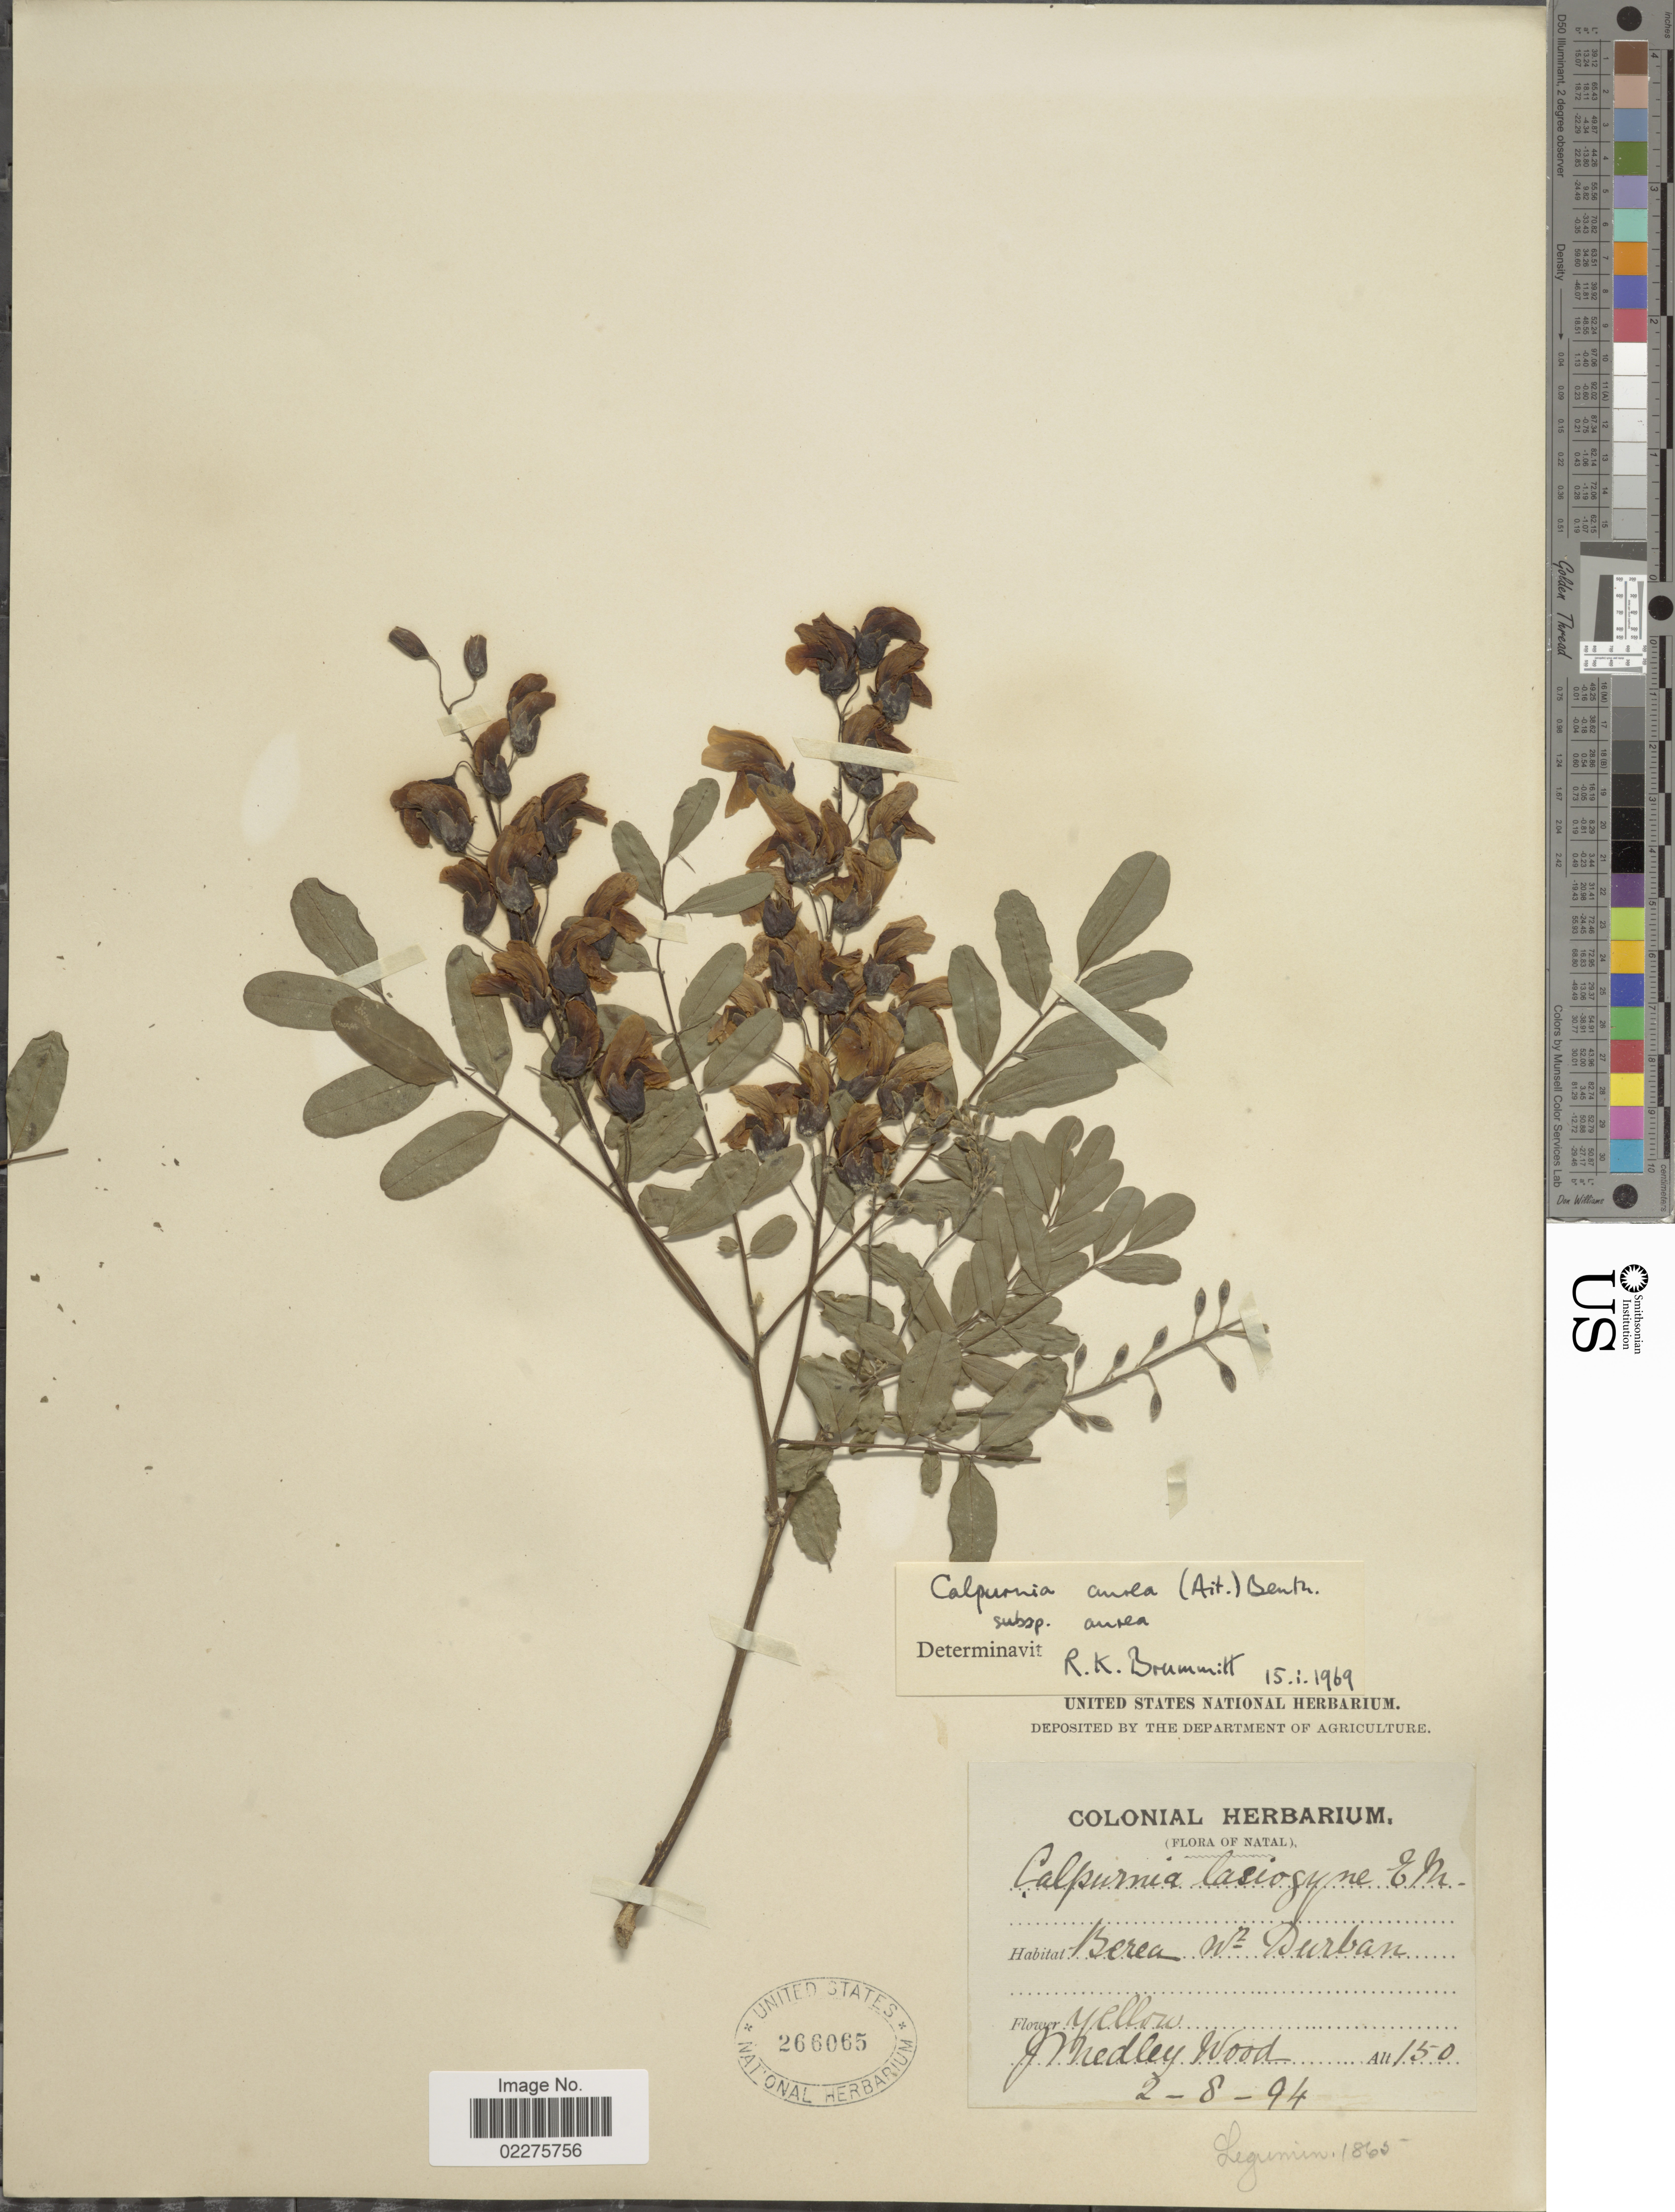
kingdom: Plantae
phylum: Tracheophyta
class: Magnoliopsida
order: Fabales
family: Fabaceae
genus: Calpurnia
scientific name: Calpurnia aurea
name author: (Aiton) Benth.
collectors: J. Medley Wood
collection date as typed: Transcribed d/m/y: 2/8/94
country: South Africa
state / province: KwaZulu-Natal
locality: Natal. Berea. nr. Durban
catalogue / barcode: US 266065